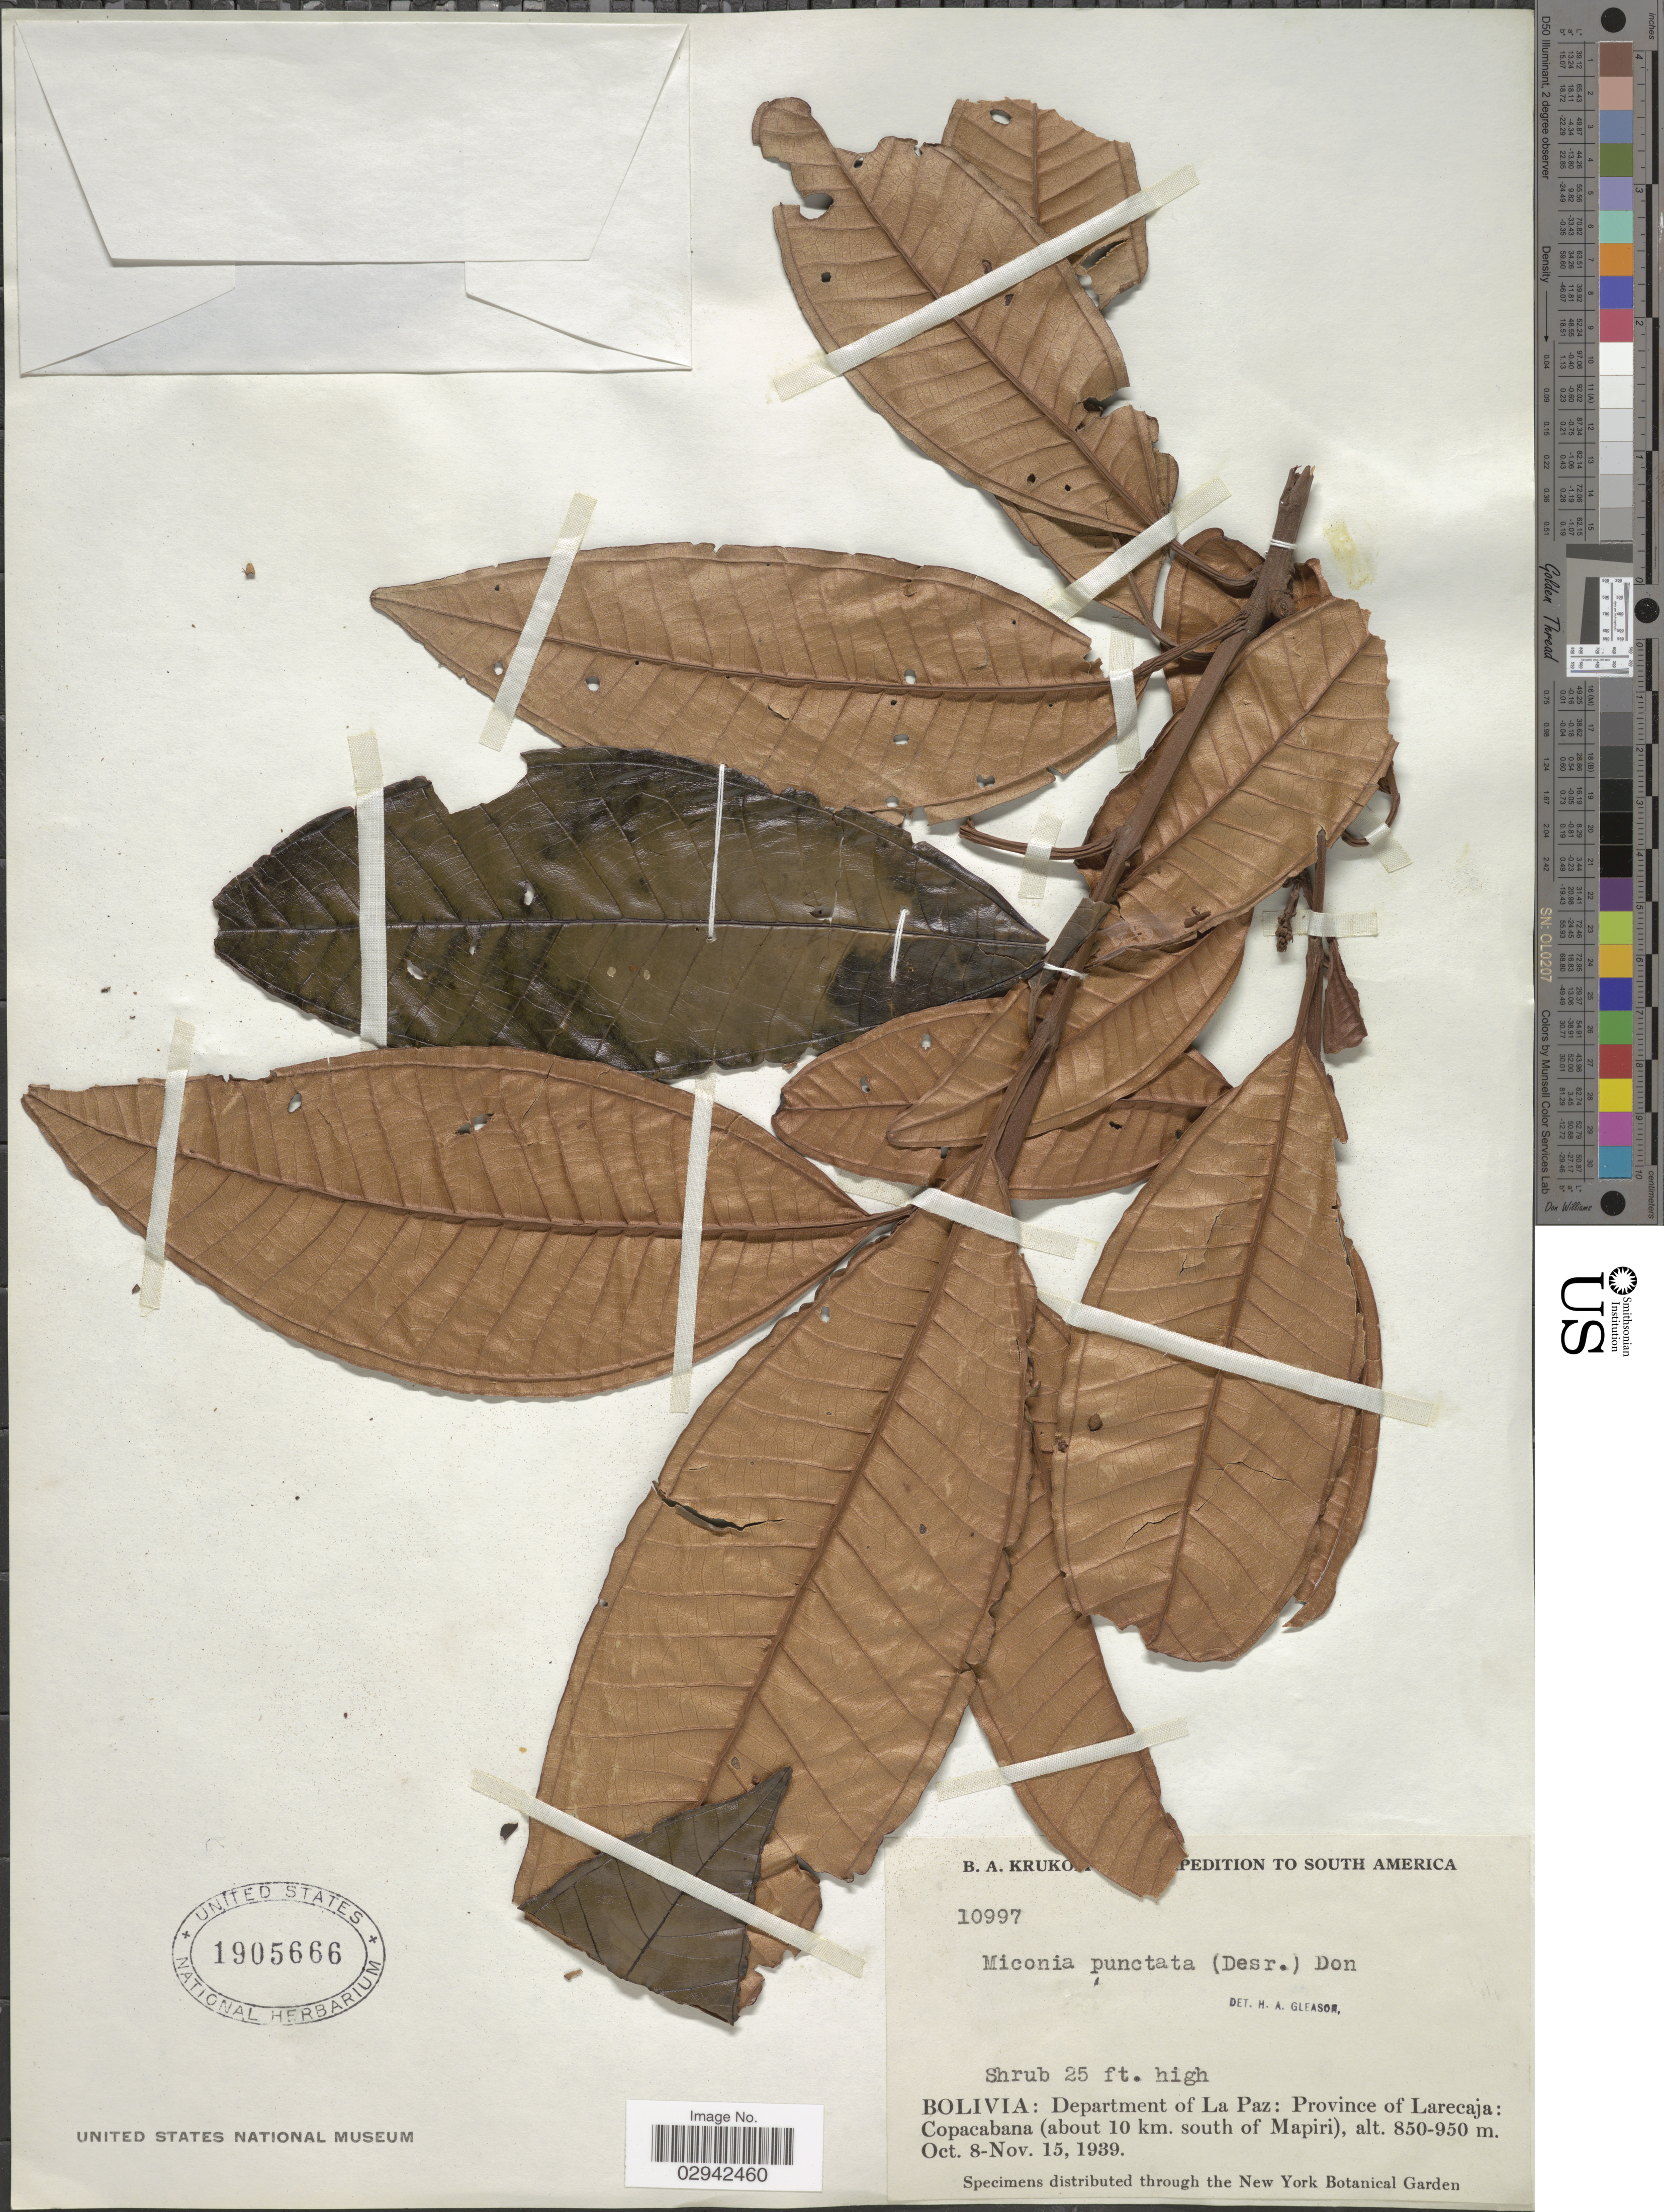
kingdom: Plantae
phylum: Tracheophyta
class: Magnoliopsida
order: Myrtales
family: Melastomataceae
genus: Miconia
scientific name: Miconia punctata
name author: (Desr.) D. Don ex DC.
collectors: B. A. Krukoff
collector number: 10997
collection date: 1939-10-08/1939-11-15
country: Bolivia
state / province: La Paz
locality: Department of La Paz: Province of Larecaja: Copacabana (about 10 km. south of Mapiri).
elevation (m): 850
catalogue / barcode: US 1905666